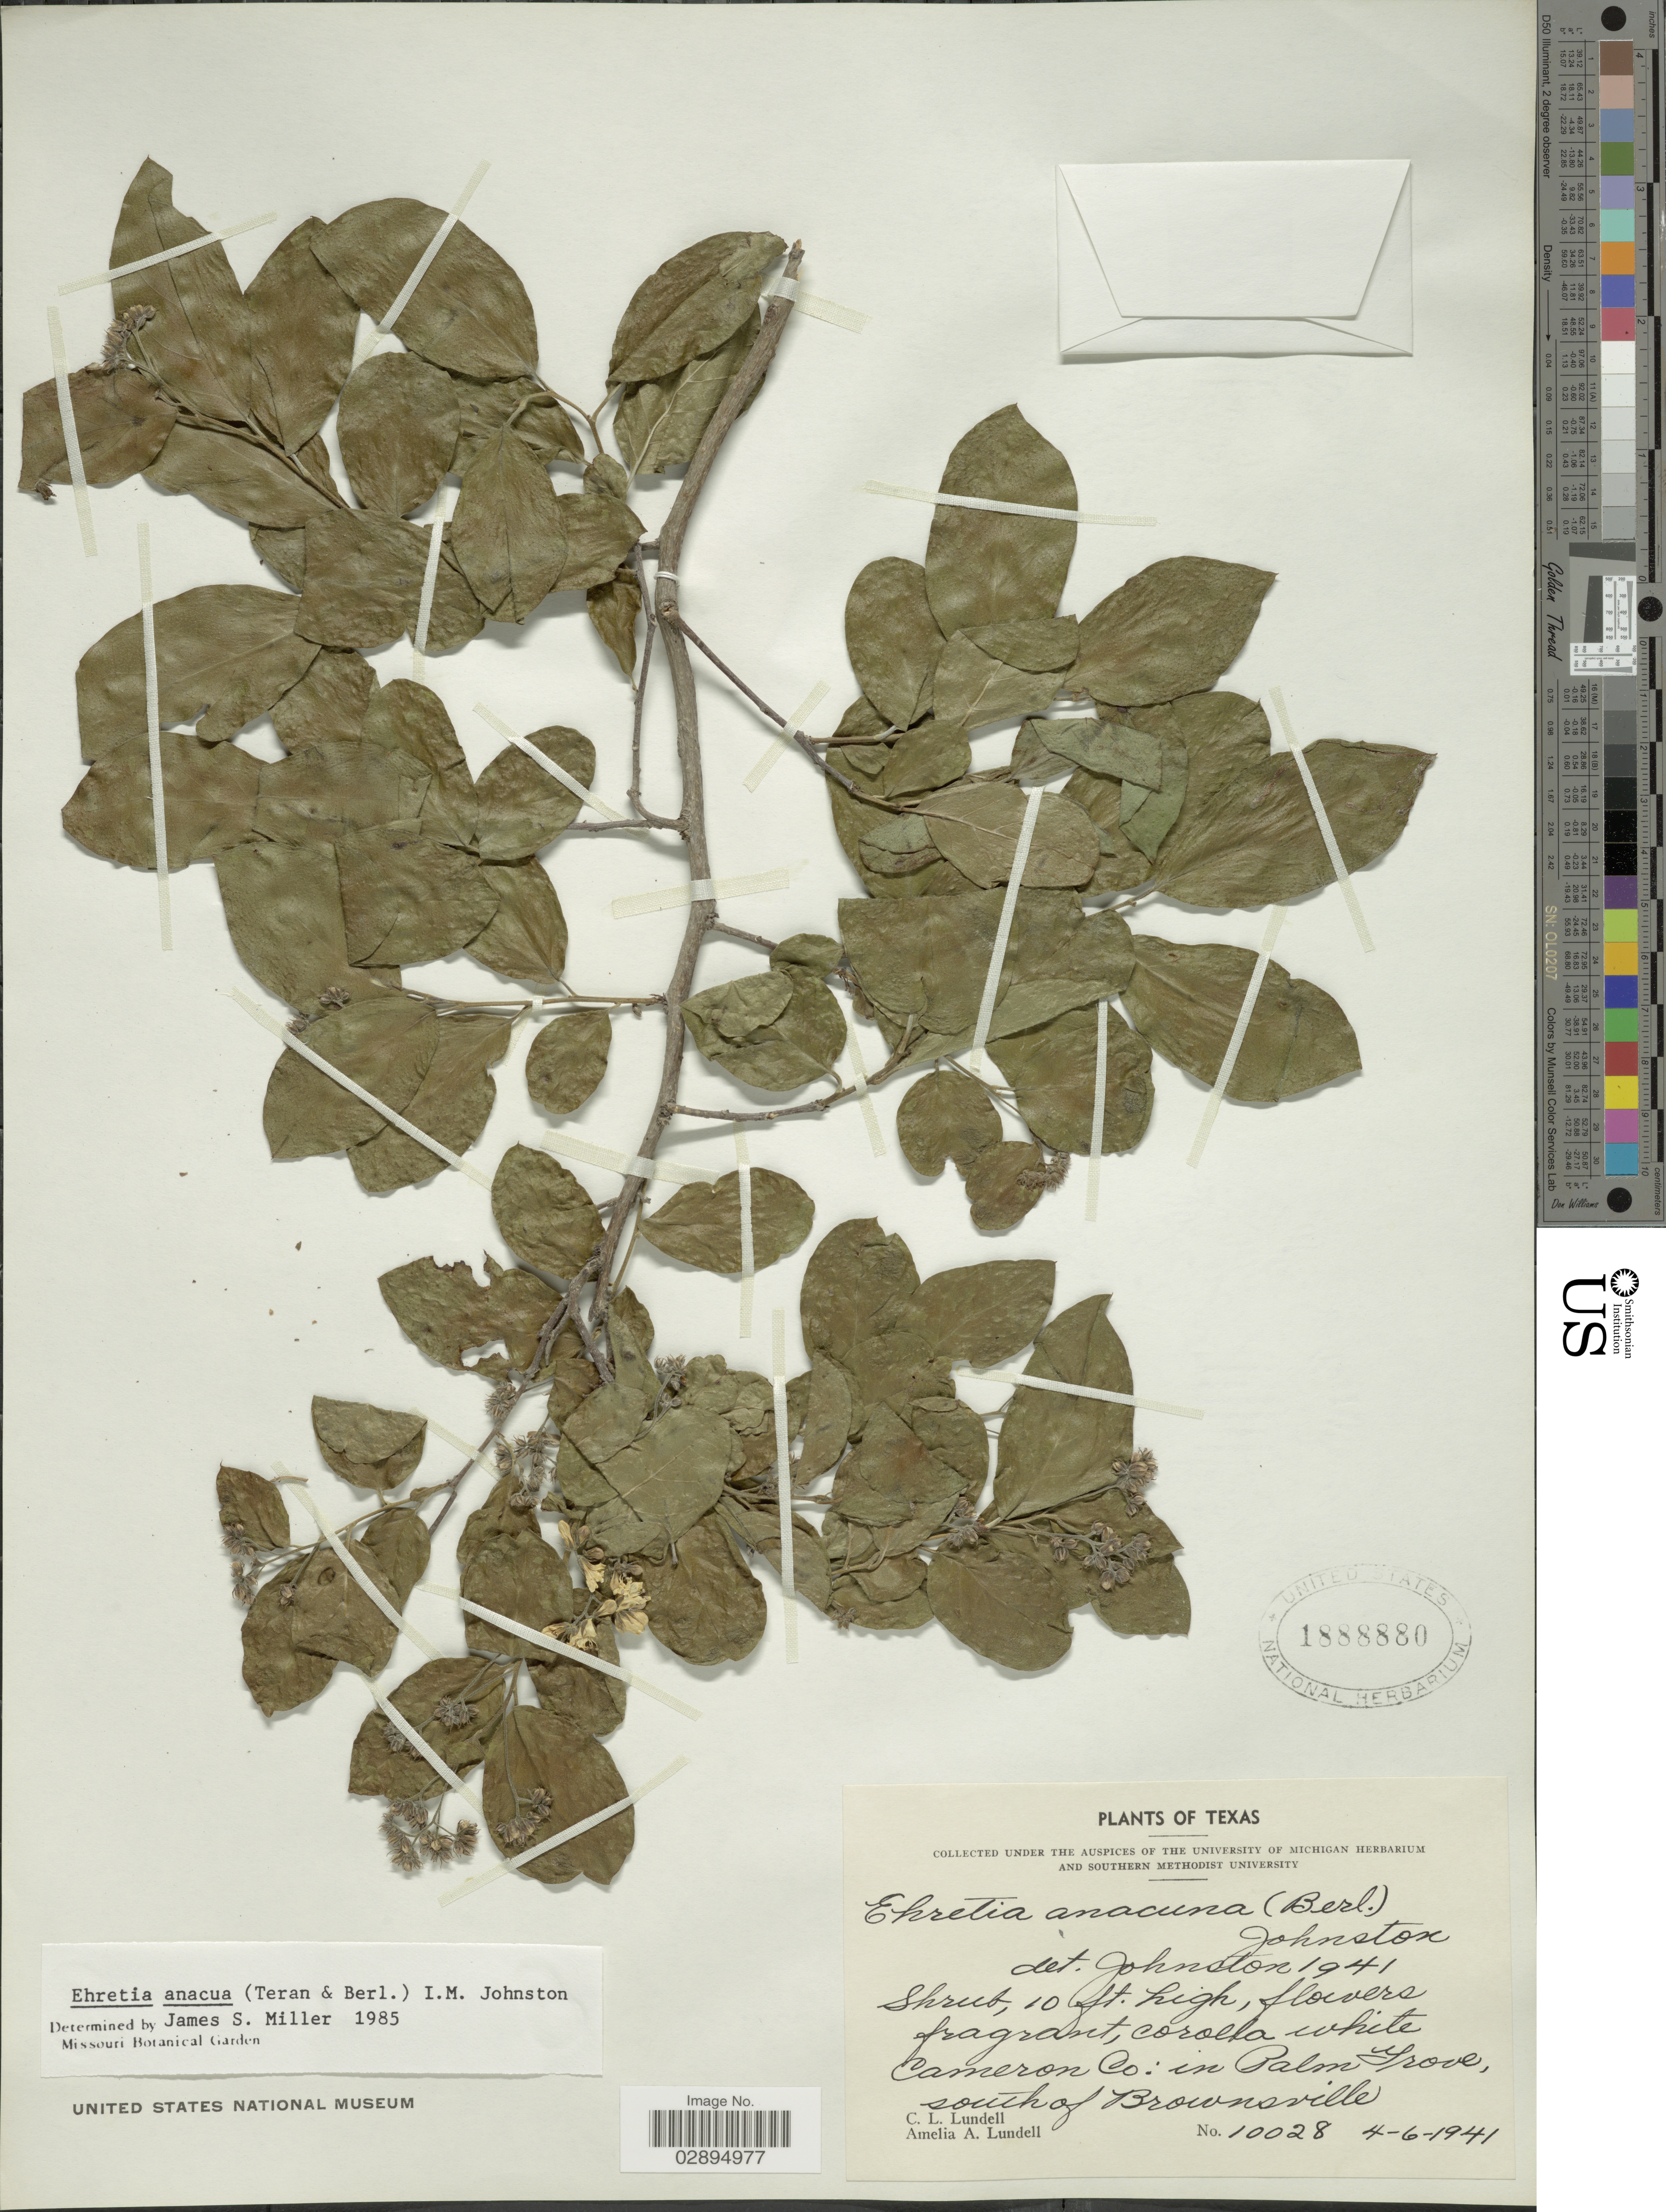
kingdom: Plantae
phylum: Tracheophyta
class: Magnoliopsida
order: Boraginales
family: Ehretiaceae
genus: Ehretia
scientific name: Ehretia anacua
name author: (Terán & Berland.) I.M. Johnst.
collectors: C. L. Lundell & A. A. Lundell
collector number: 10028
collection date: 1941-06-04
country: United States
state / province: Texas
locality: Cameron Co: in Palm Grove, south of Brownsville.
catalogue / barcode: US 1888880